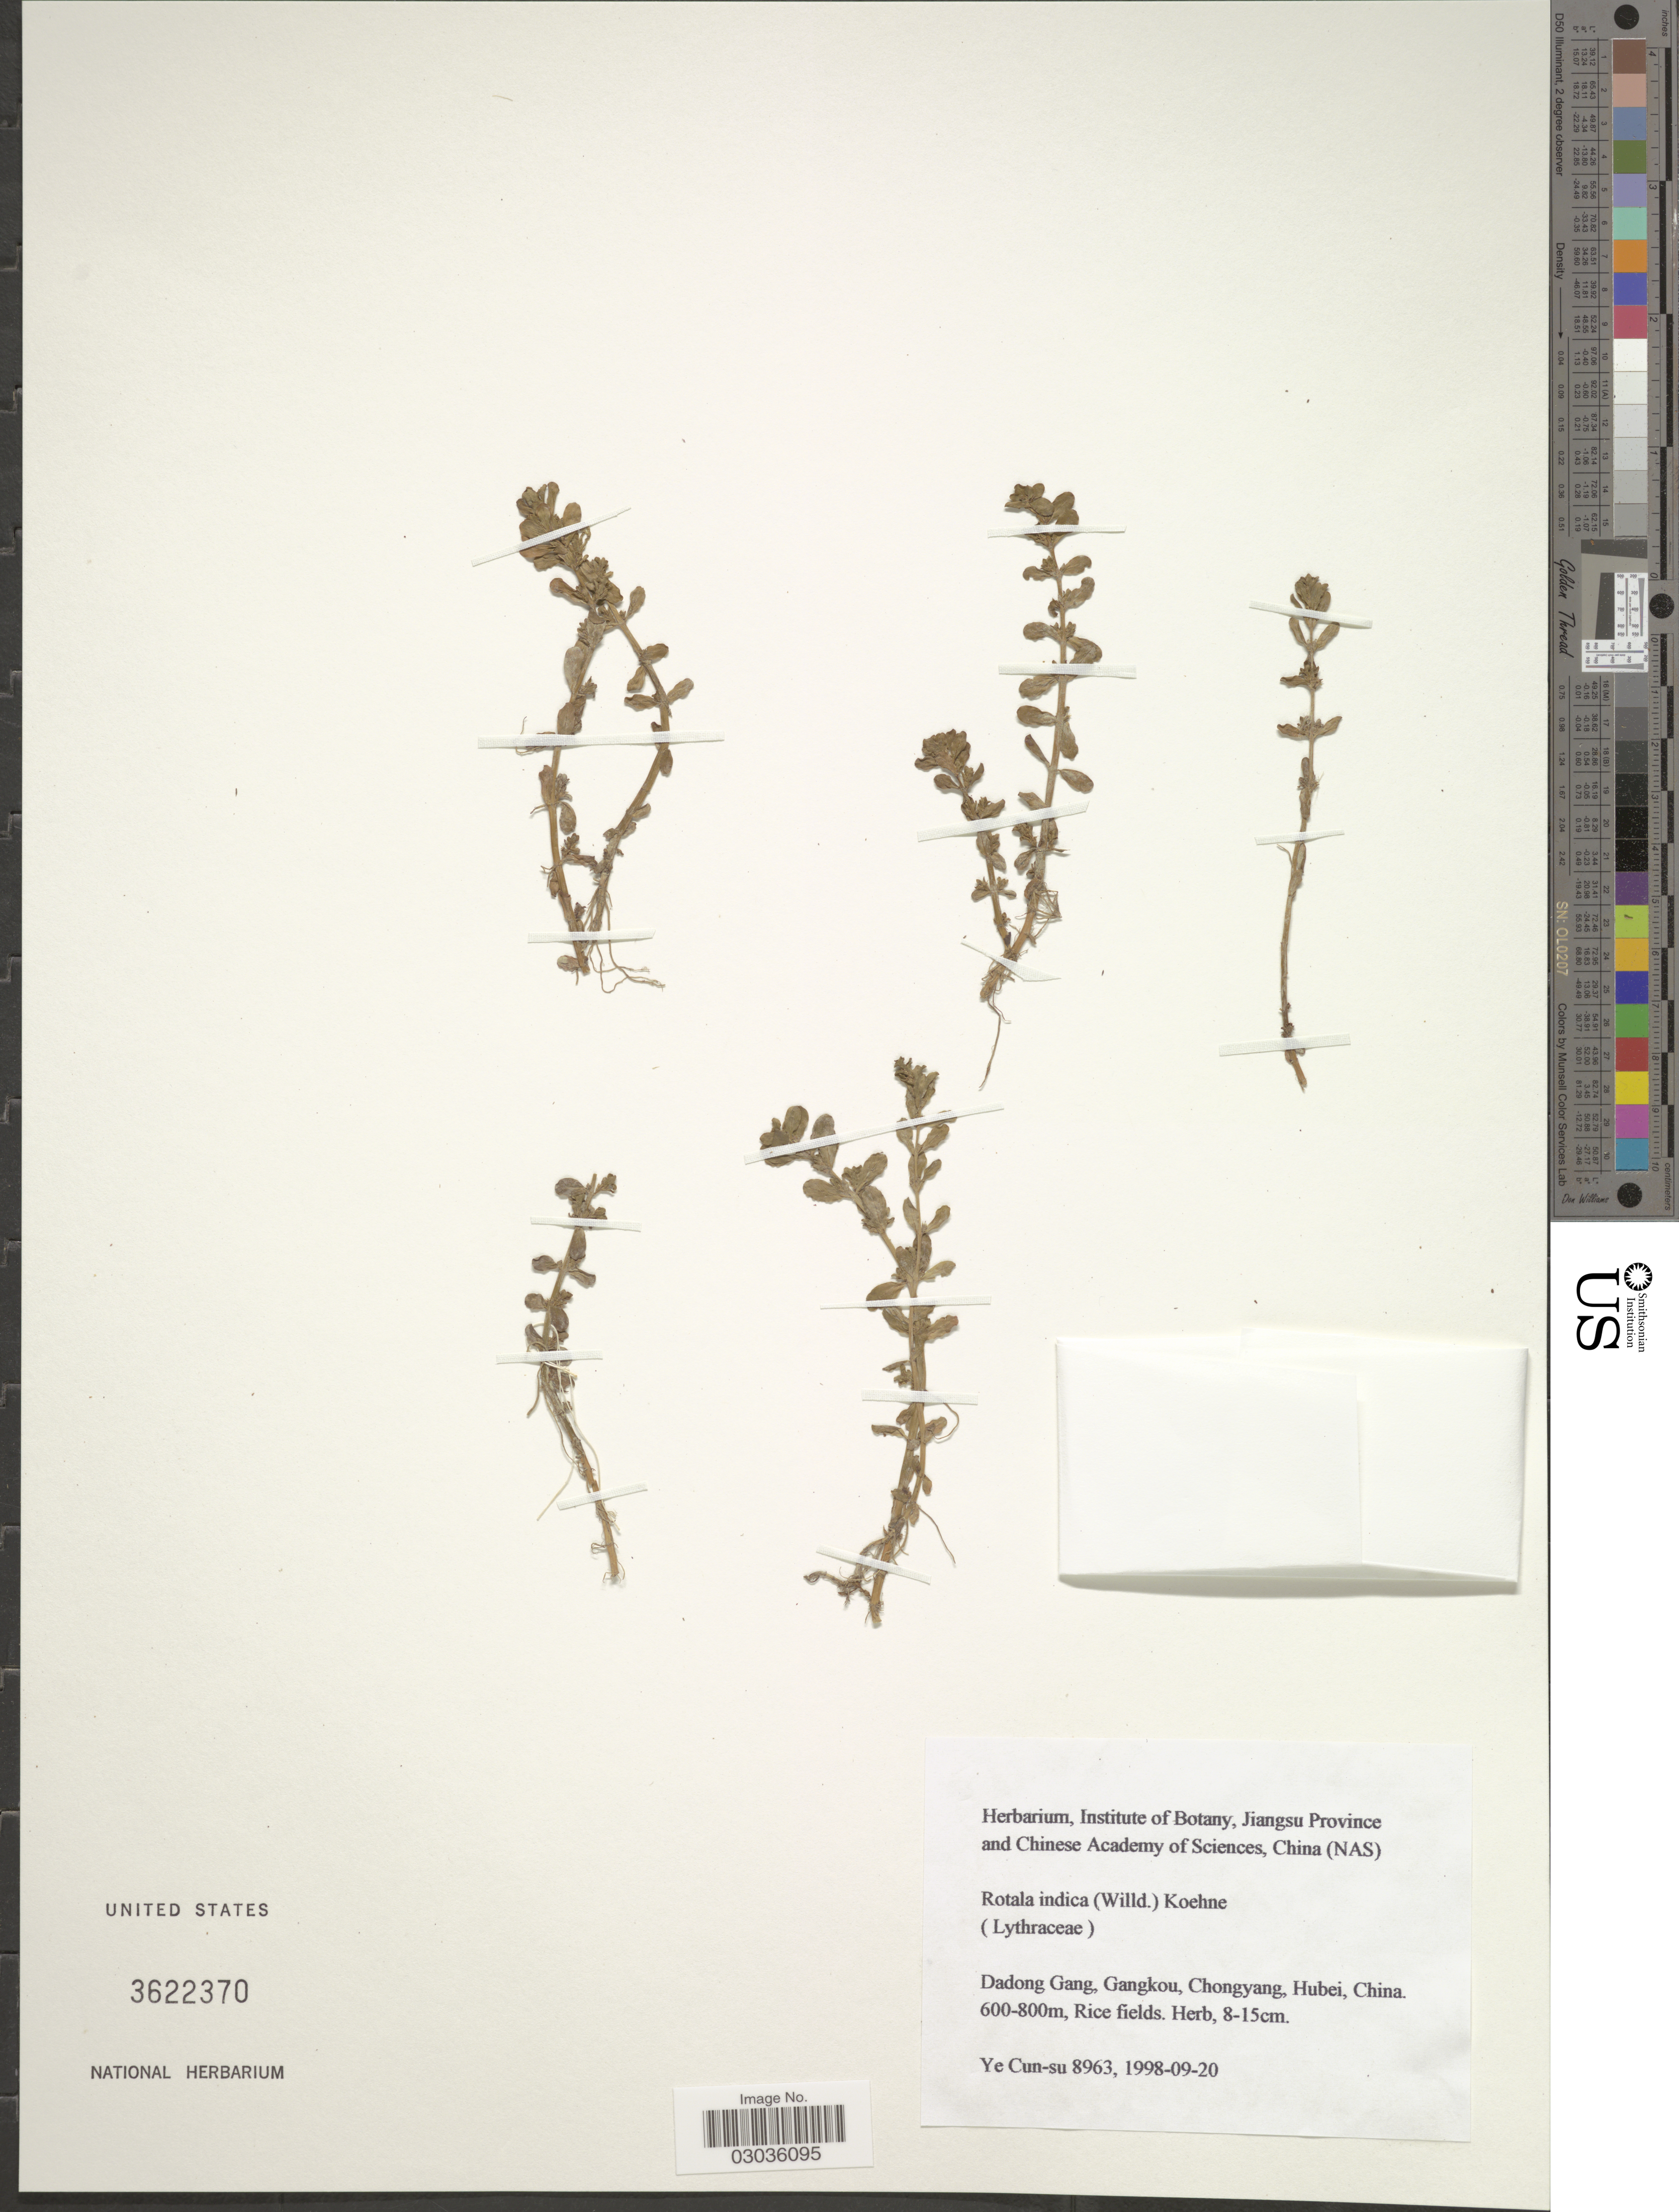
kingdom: Plantae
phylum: Tracheophyta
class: Magnoliopsida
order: Myrtales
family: Lythraceae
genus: Rotala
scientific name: Rotala indica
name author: (L.) Koehne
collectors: Ye Cun-su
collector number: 8963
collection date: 1998-09-20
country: China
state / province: Hubei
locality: Dadong Gang, Gangkou, Chongyang, Hubei.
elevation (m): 600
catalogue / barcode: US 3622370